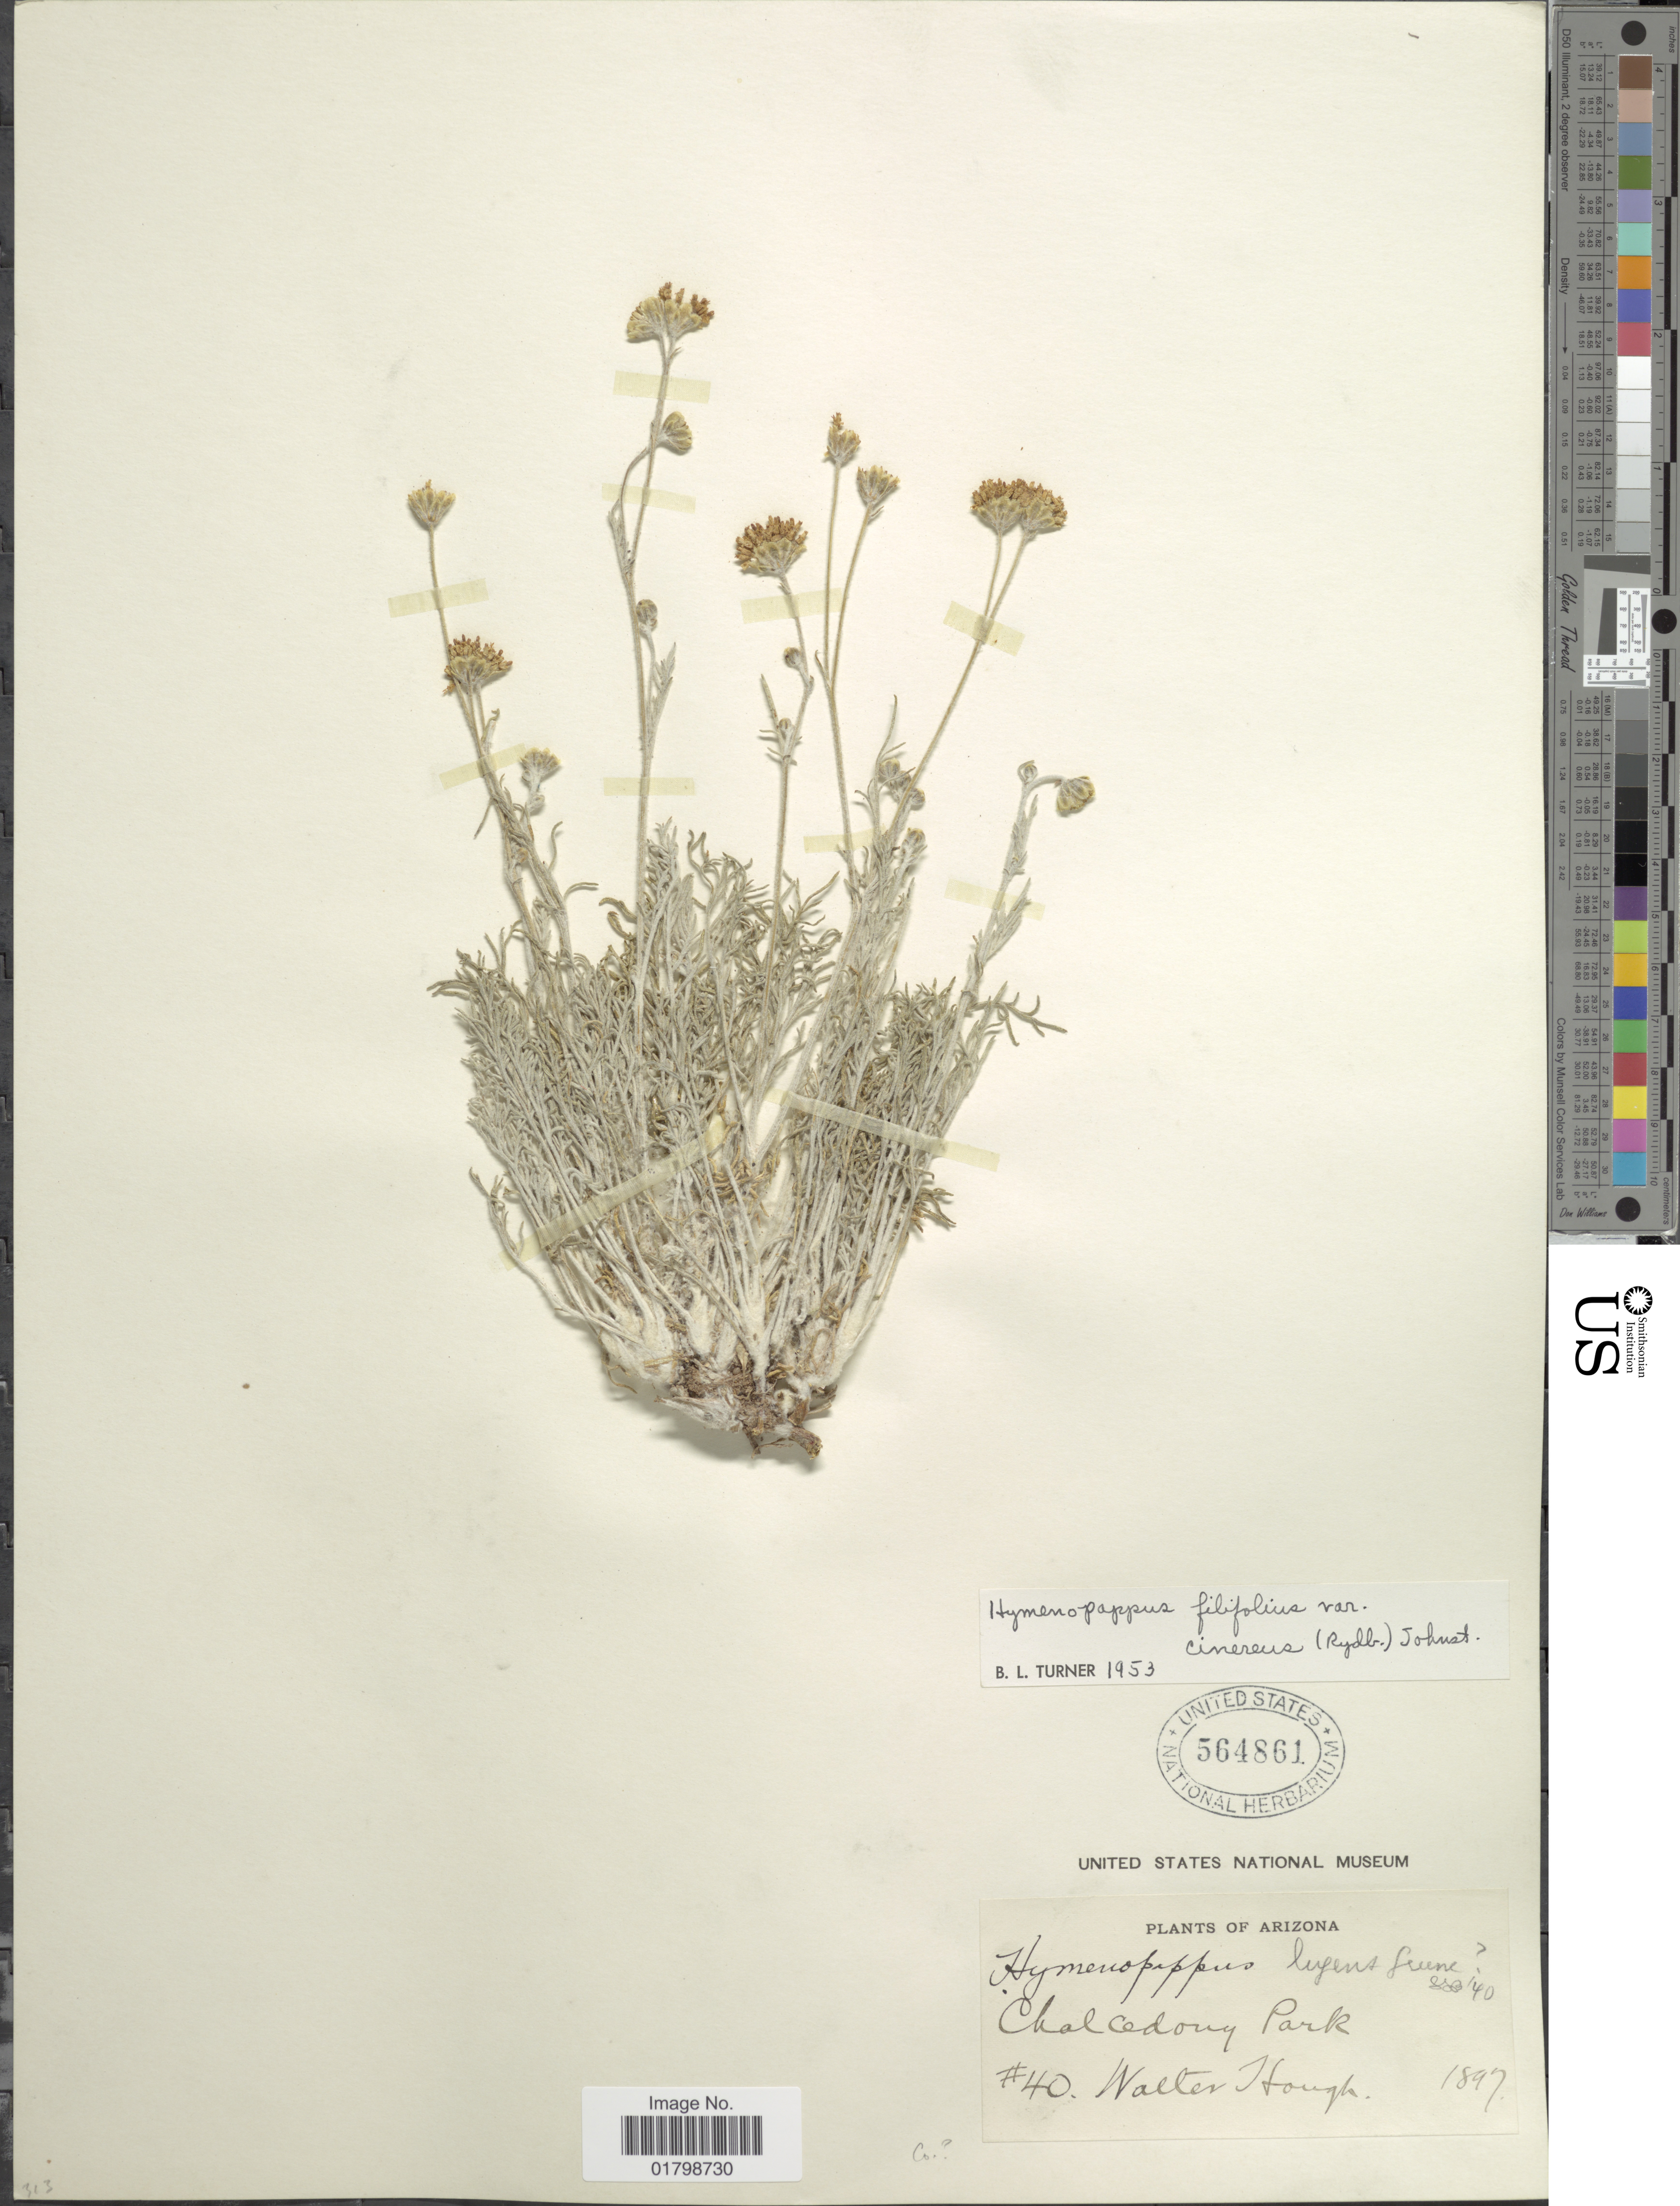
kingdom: Plantae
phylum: Tracheophyta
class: Magnoliopsida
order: Asterales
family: Asteraceae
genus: Hymenopappus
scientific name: Hymenopappus filifolius var. cinereus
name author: (Rydb.) I.M. Johnst.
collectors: W. Hough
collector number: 40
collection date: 1897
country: United States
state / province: Arizona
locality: Chalcedony Park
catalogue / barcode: US 564861